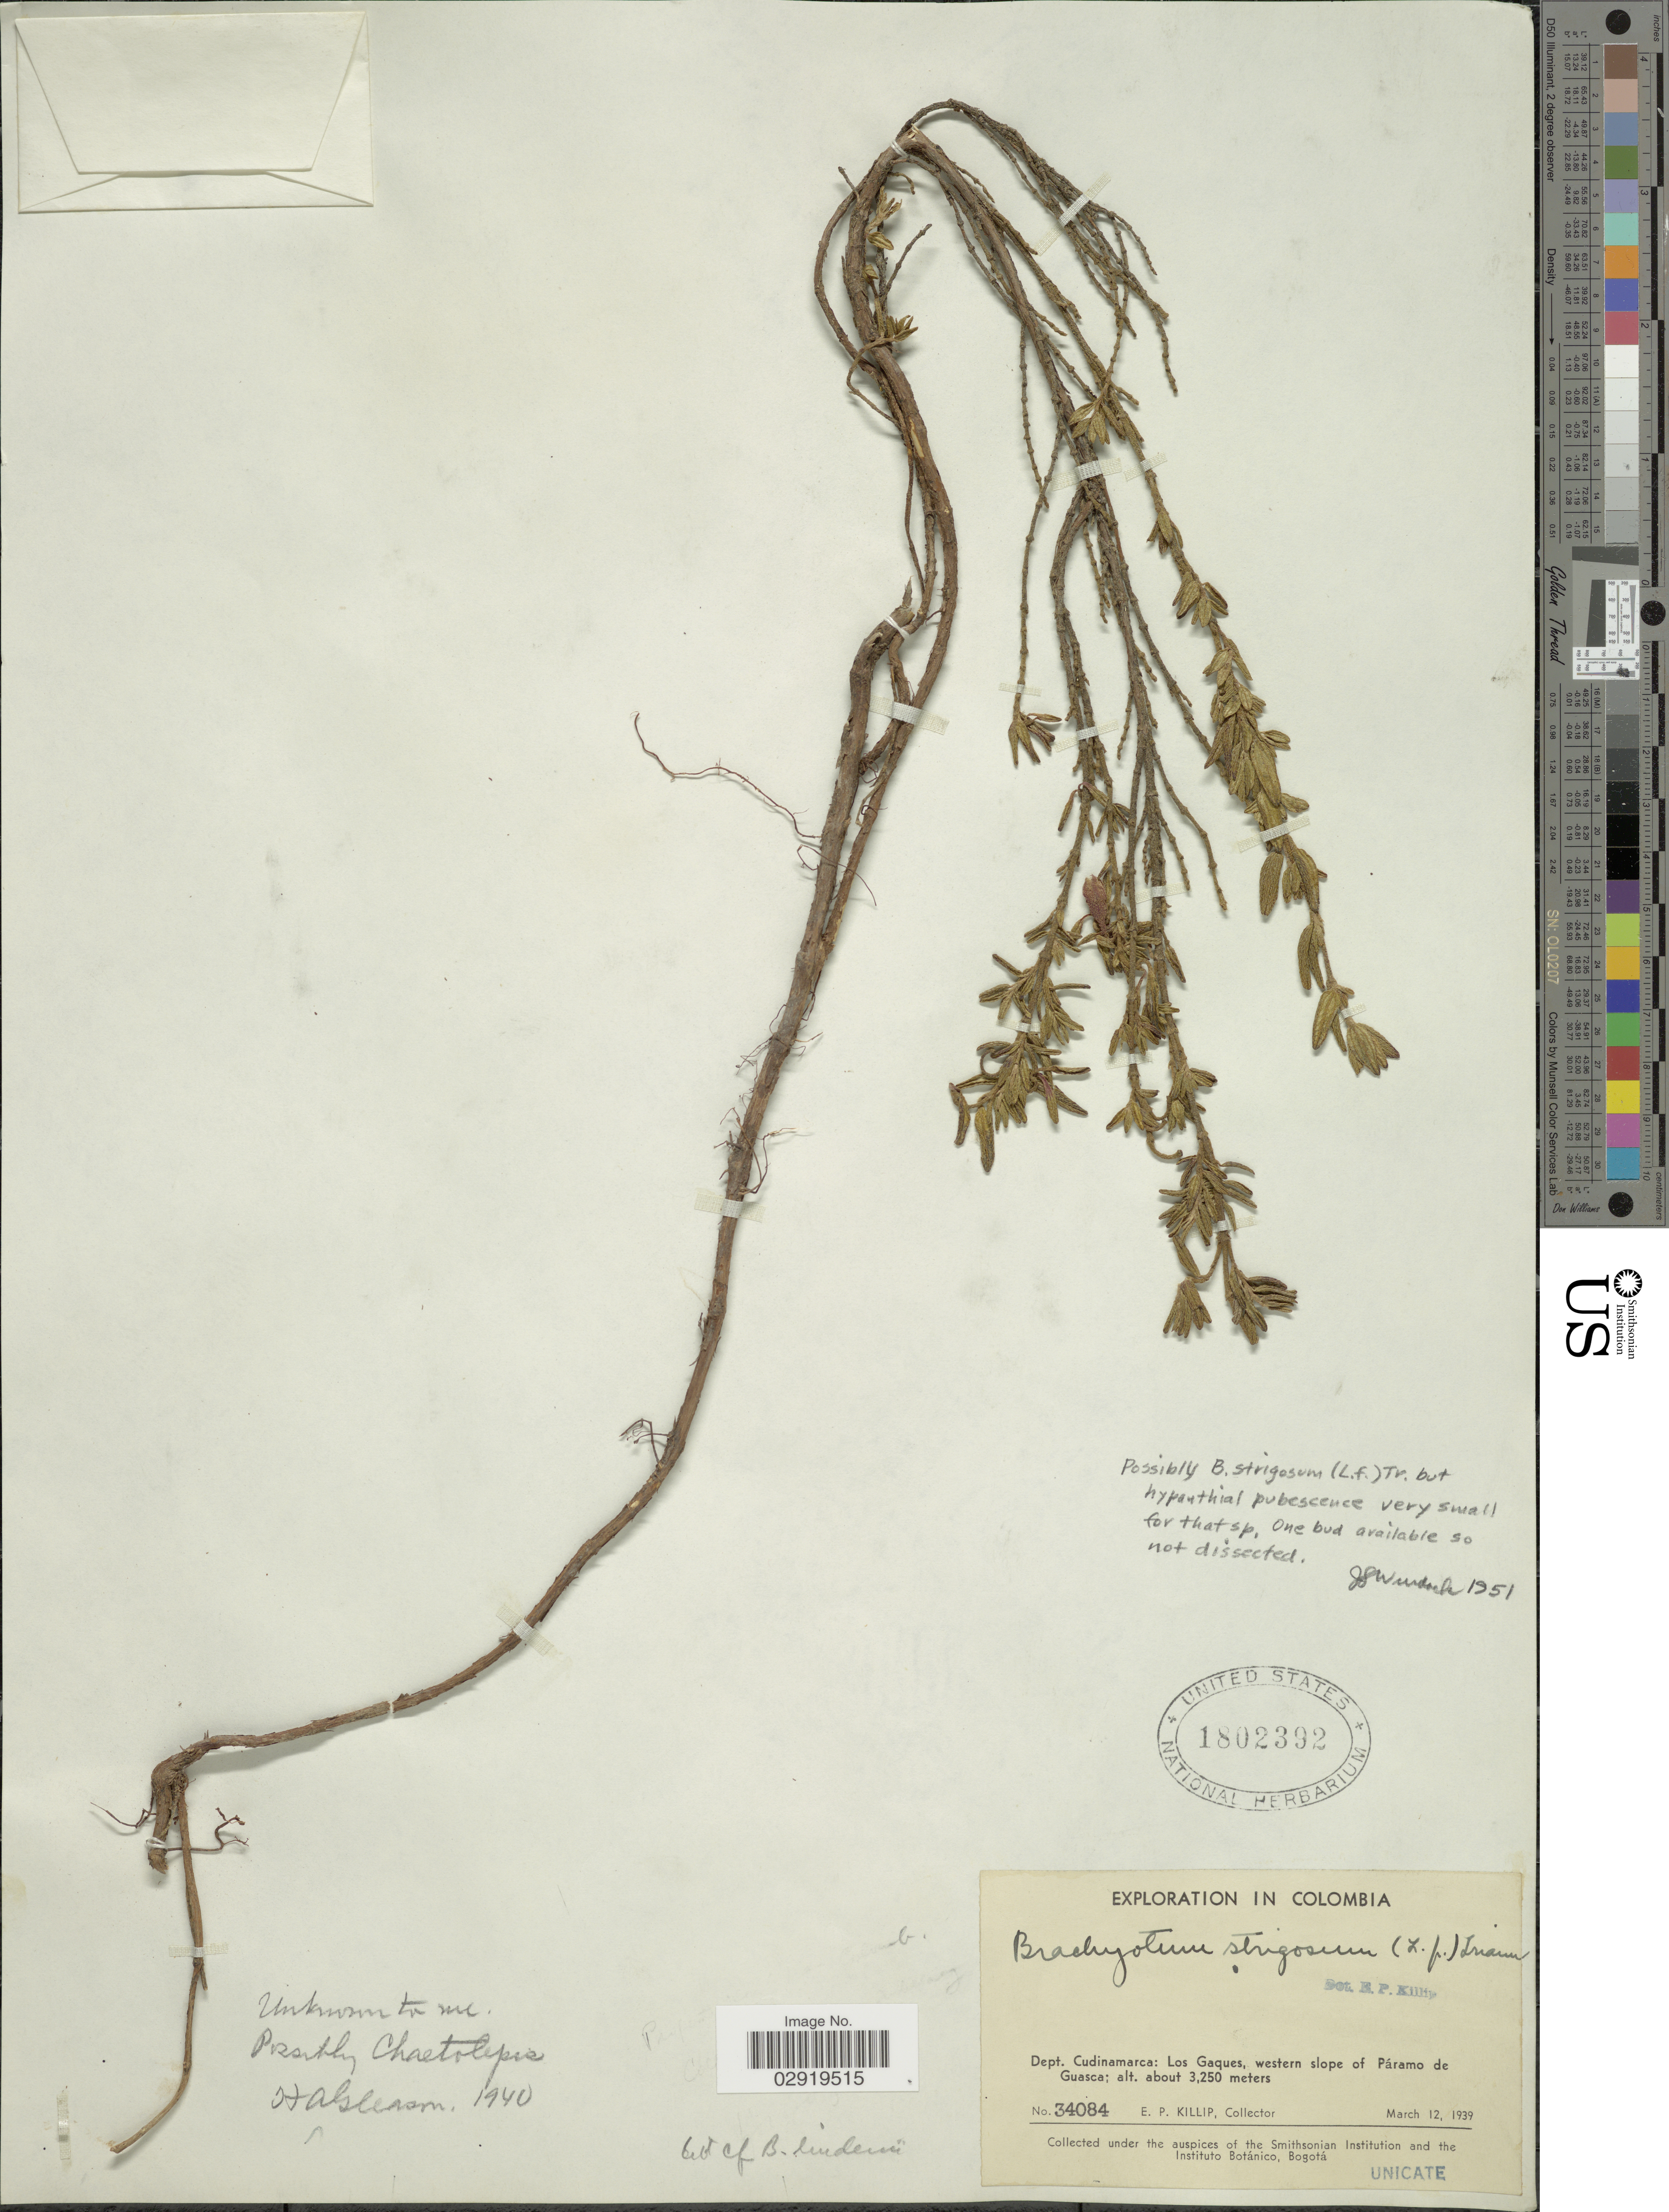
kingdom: Plantae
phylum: Tracheophyta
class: Magnoliopsida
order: Myrtales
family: Melastomataceae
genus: Brachyotum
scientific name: Brachyotum strigosum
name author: (L. f.) Triana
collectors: E. P. Killip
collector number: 34084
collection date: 1939-03-12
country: Colombia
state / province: Cundinamarca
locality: Dept. Cundinamarca: Los Gaques, western slope of Páramo de Guasca.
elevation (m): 3250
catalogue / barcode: US 1802392